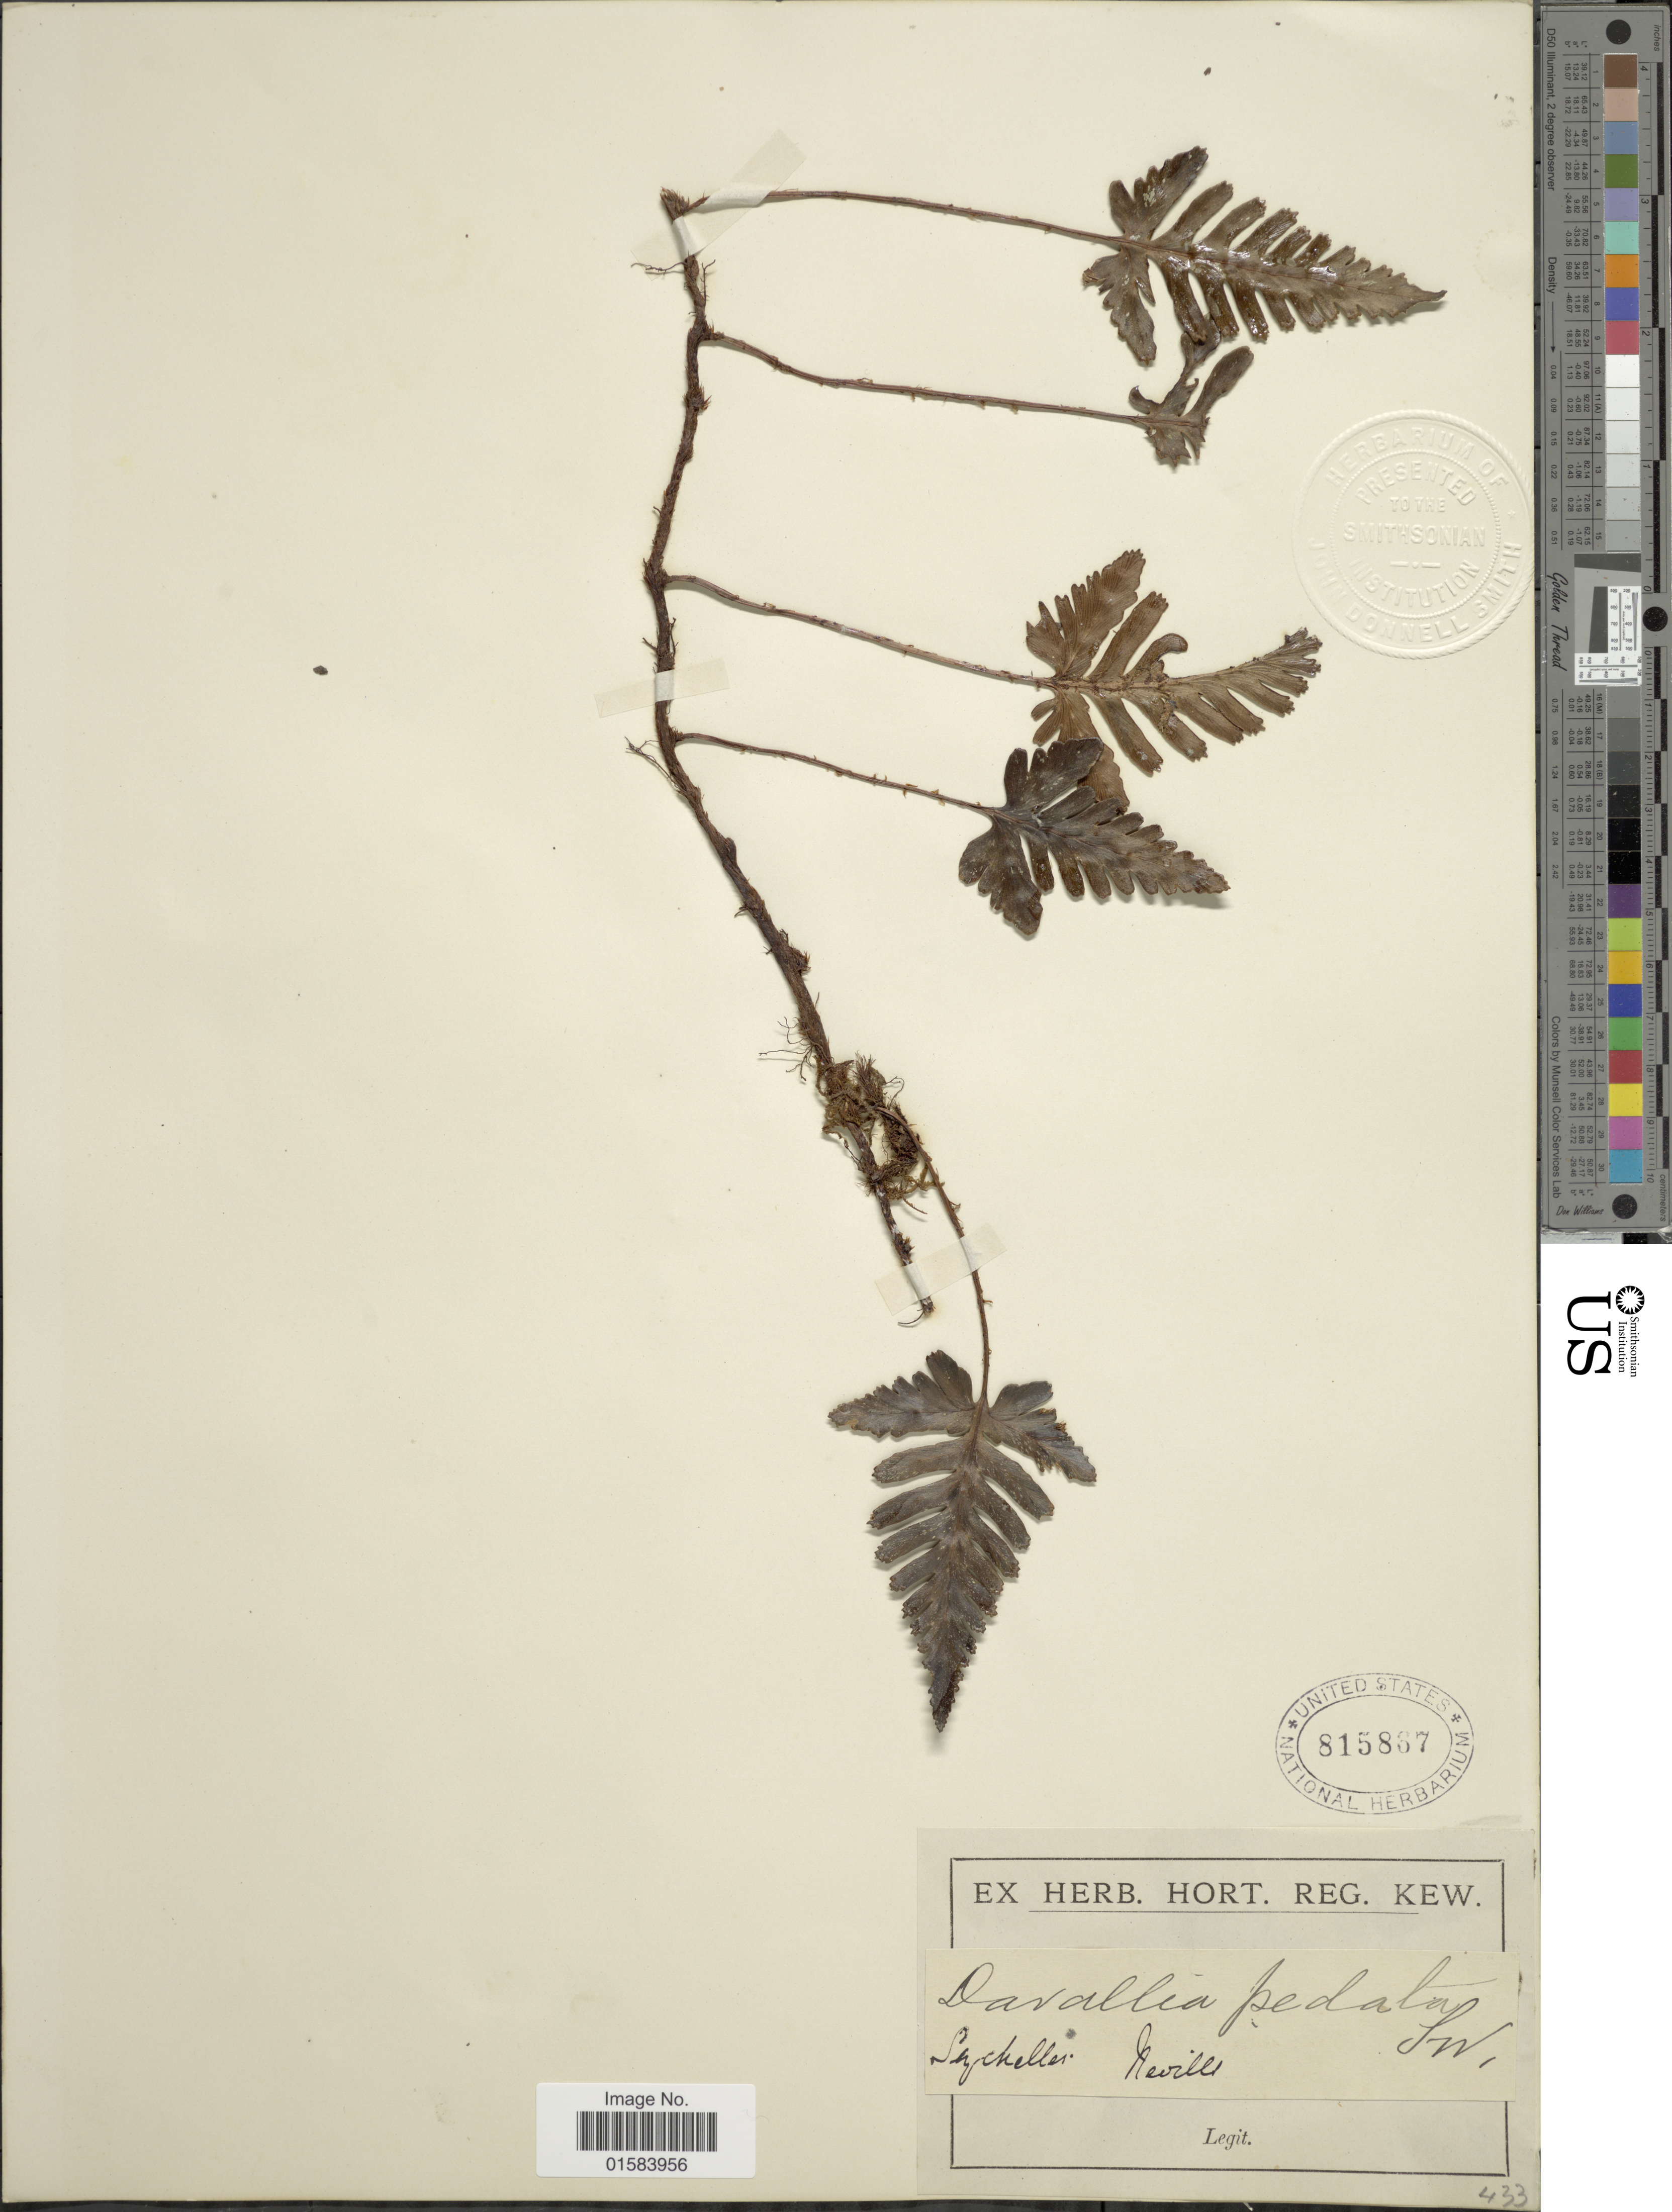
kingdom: Plantae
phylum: Tracheophyta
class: Polypodiopsida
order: Polypodiales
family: Davalliaceae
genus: Davallia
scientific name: Davallia repens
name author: (L. f.) Kuhn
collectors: ex herb. Hort. Reg. Kew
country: Seychelles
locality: Neville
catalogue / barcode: US 815867